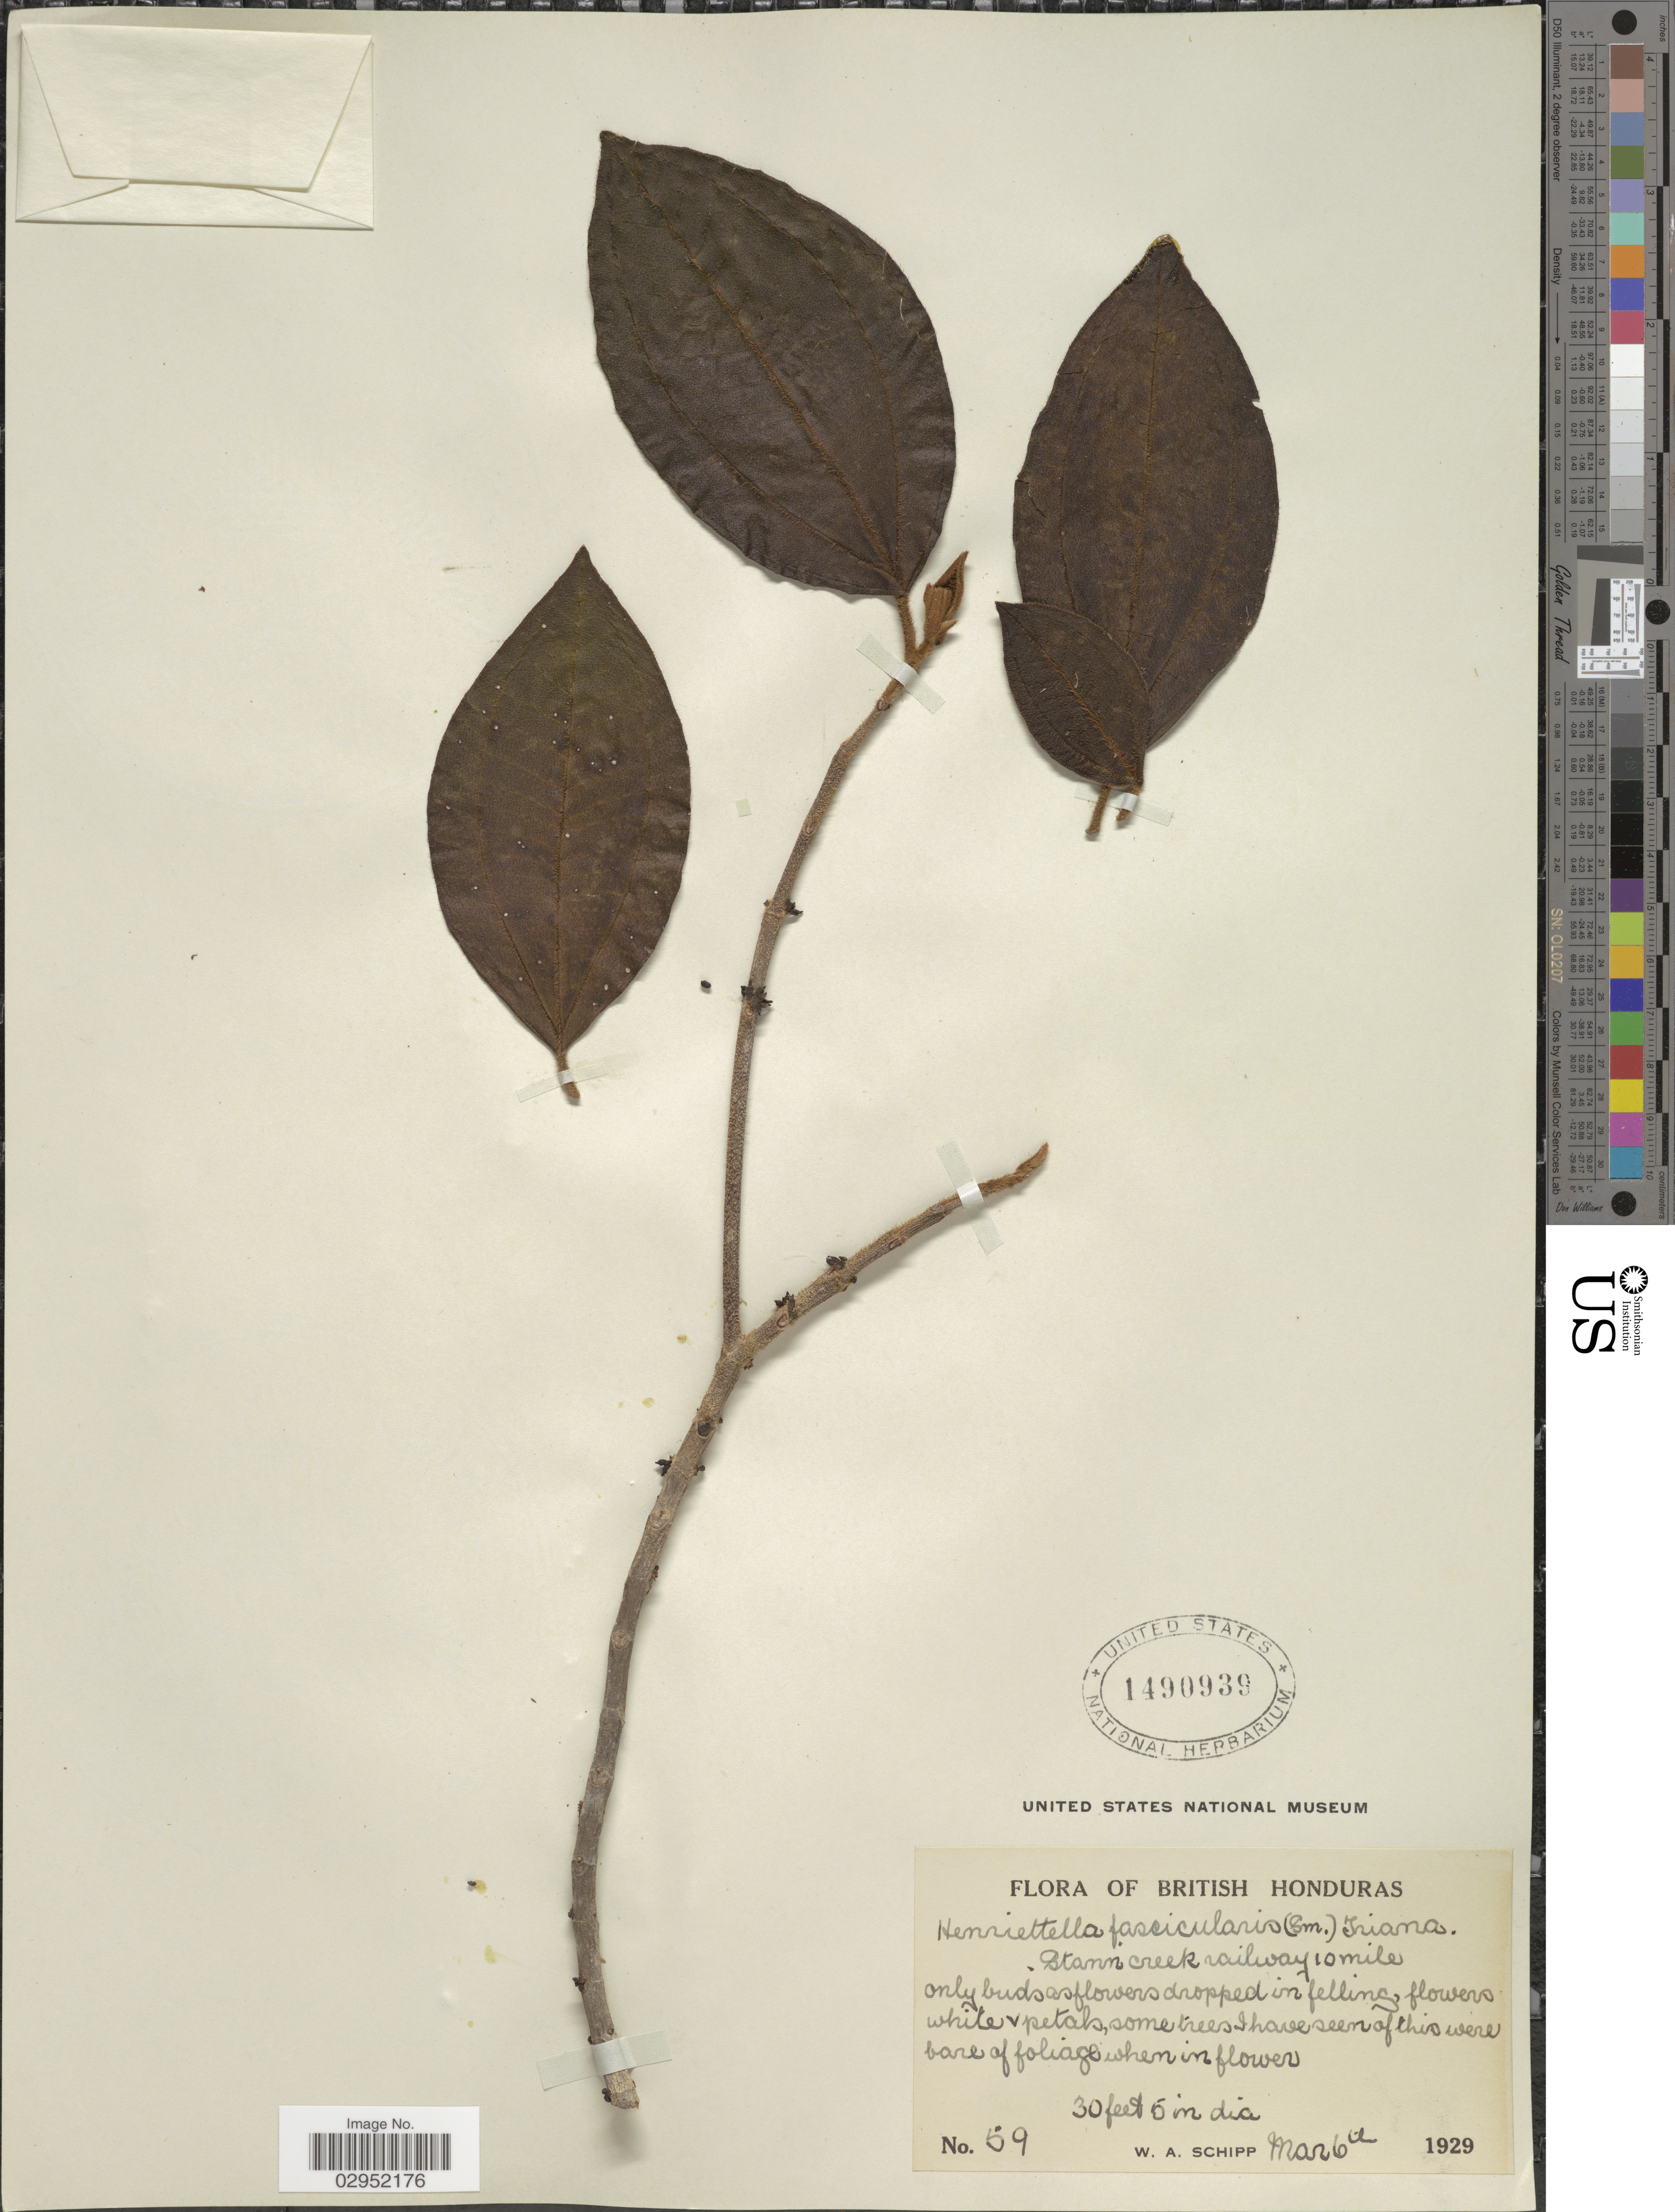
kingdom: Plantae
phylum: Tracheophyta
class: Magnoliopsida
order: Myrtales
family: Melastomataceae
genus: Henriettea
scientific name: Henriettea fascicularis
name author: (Sw.) M. Gómez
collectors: W. Schipp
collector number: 59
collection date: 1929-03-06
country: Belize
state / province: Stann Creek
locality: British Honduras. Stann Creek railway 10 mile.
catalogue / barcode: US 1490939